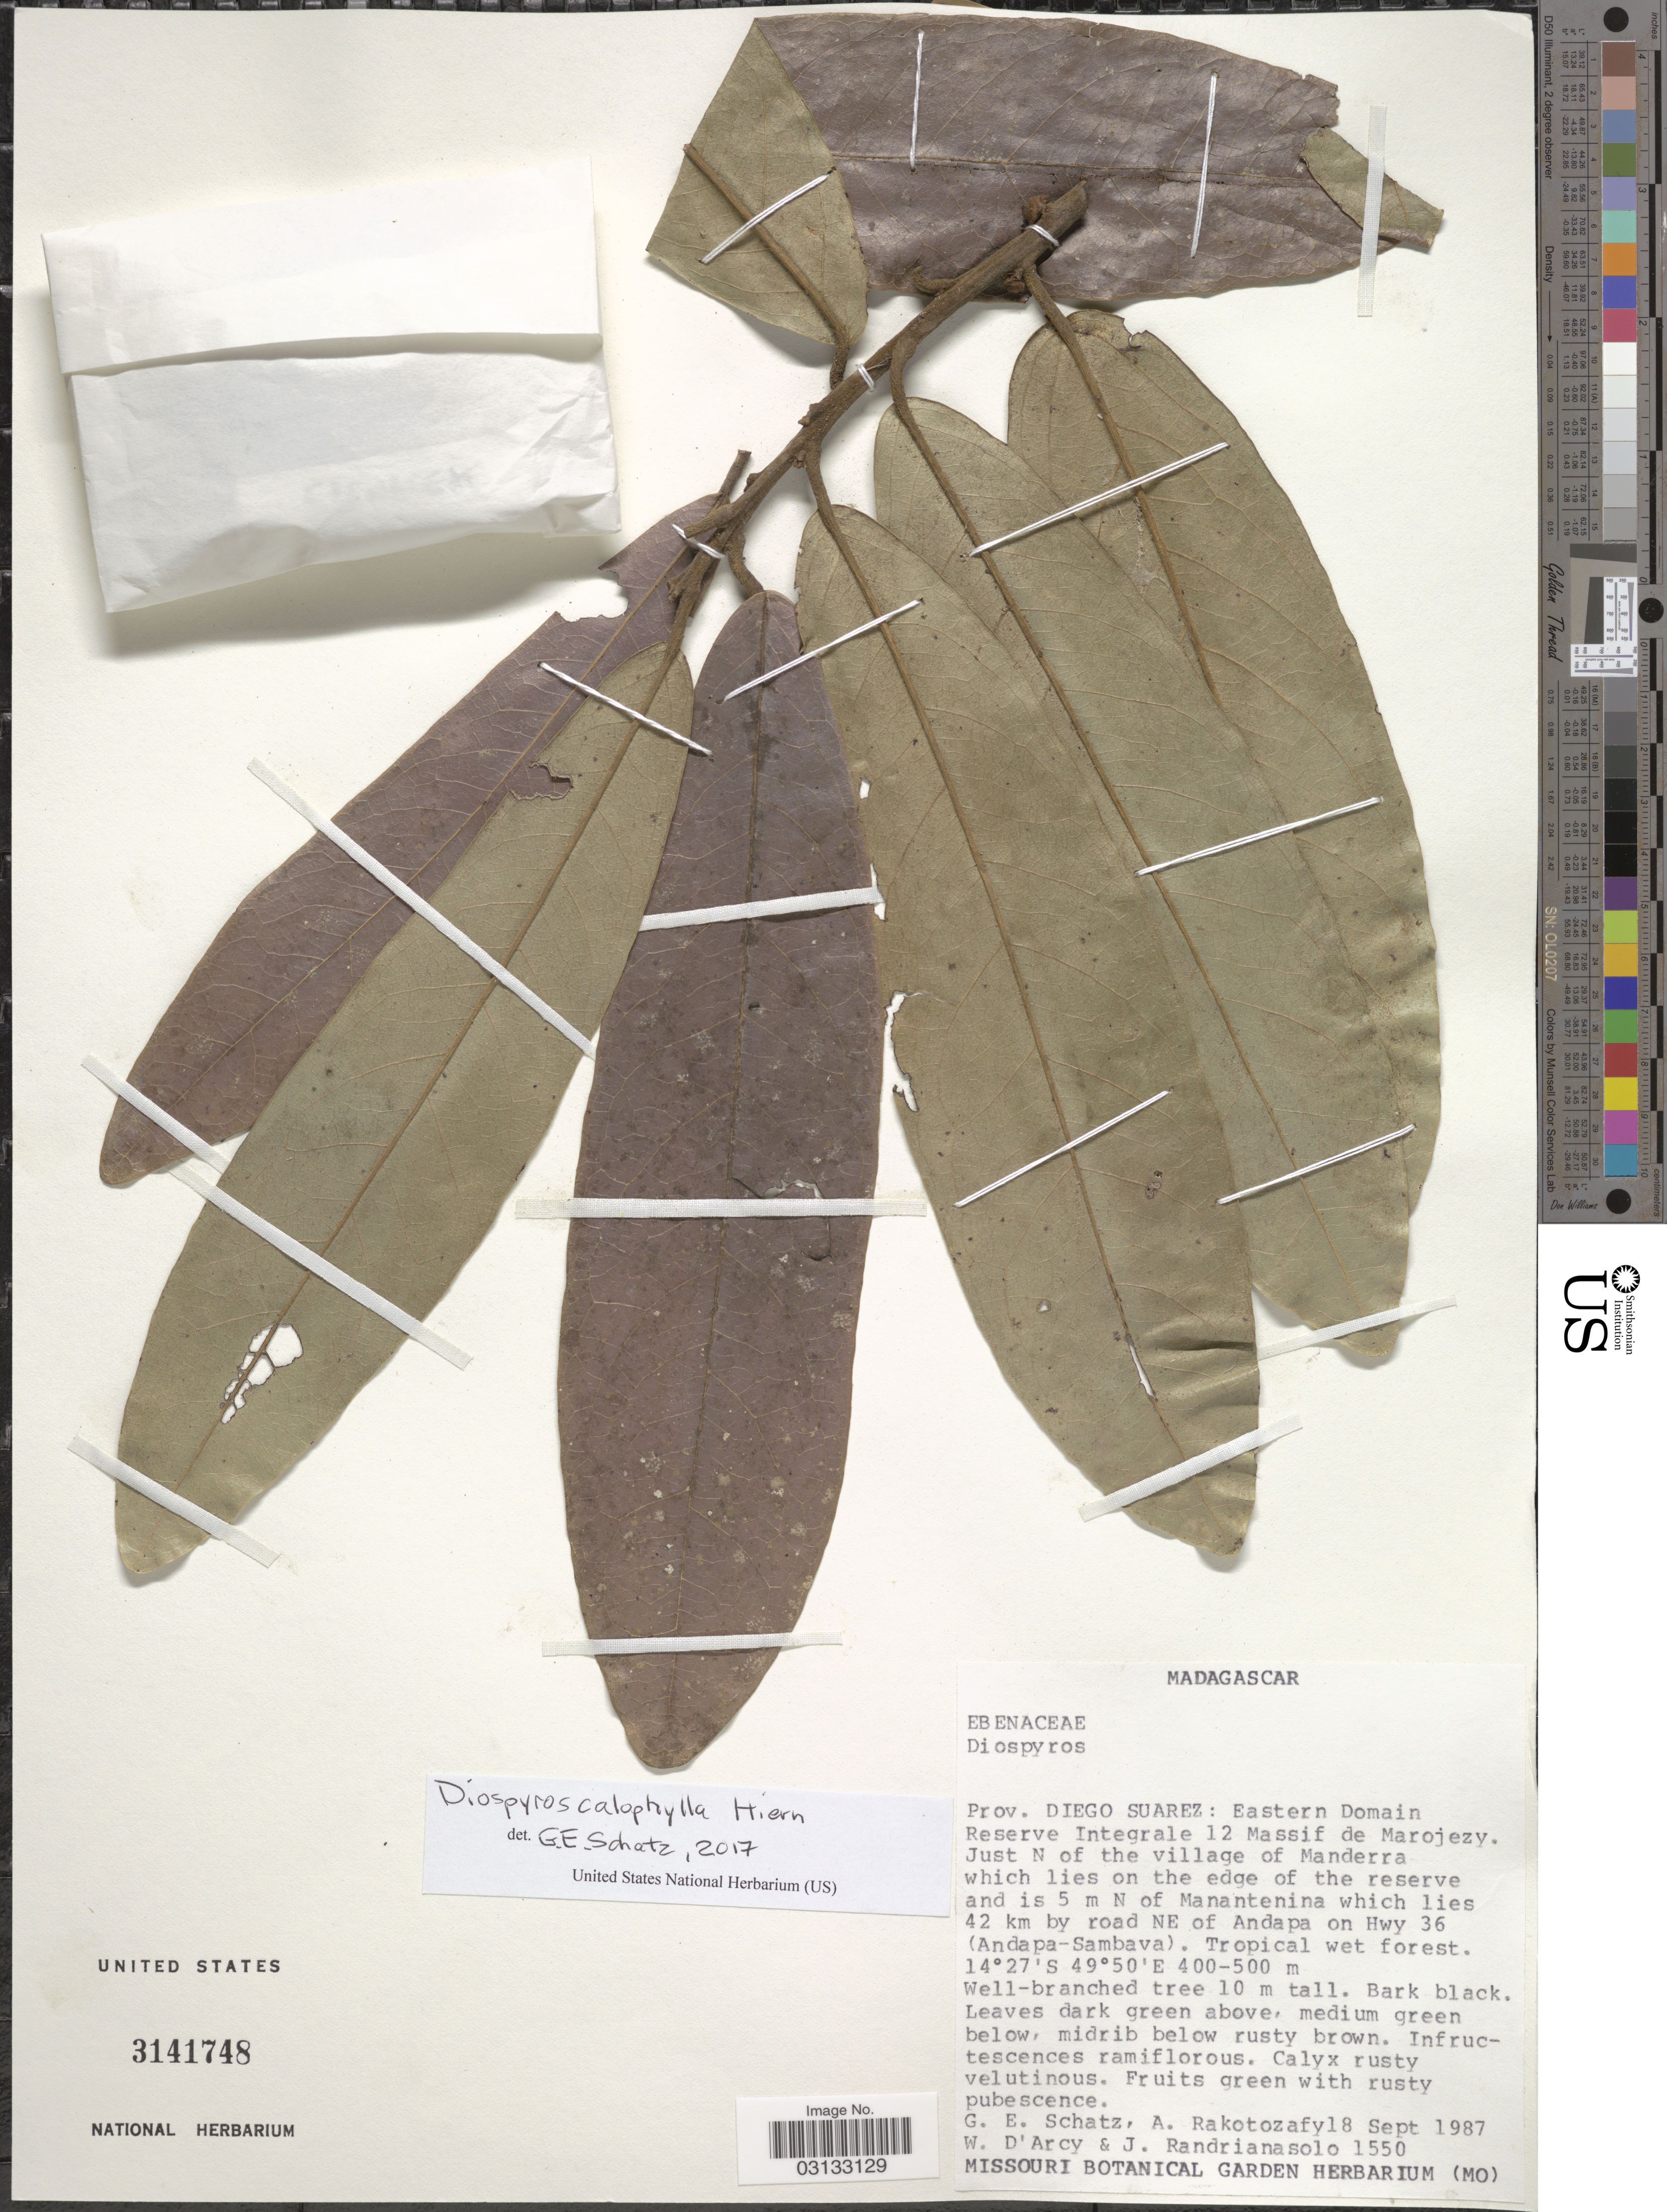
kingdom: Plantae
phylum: Tracheophyta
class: Magnoliopsida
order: Ericales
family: Ebenaceae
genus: Diospyros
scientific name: Diospyros calophylla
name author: Hiern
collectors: G. Schatz, A. Rakotozafy, W. G. D'Arcy & J. Randrianasolo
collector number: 1550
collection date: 1987-09-18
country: Madagascar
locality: Prov. Diego Suarez: Eastern Domain Reserve Integrale 12 Massif de Majorjezy, Just N of the village of Manderra which lies on the edge of the reserve and is 5 m N of Manantenina which lies 42 km by road NE of Andapa on Hwy 36 (Andapa-Sambava).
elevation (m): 400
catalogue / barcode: US 3141748